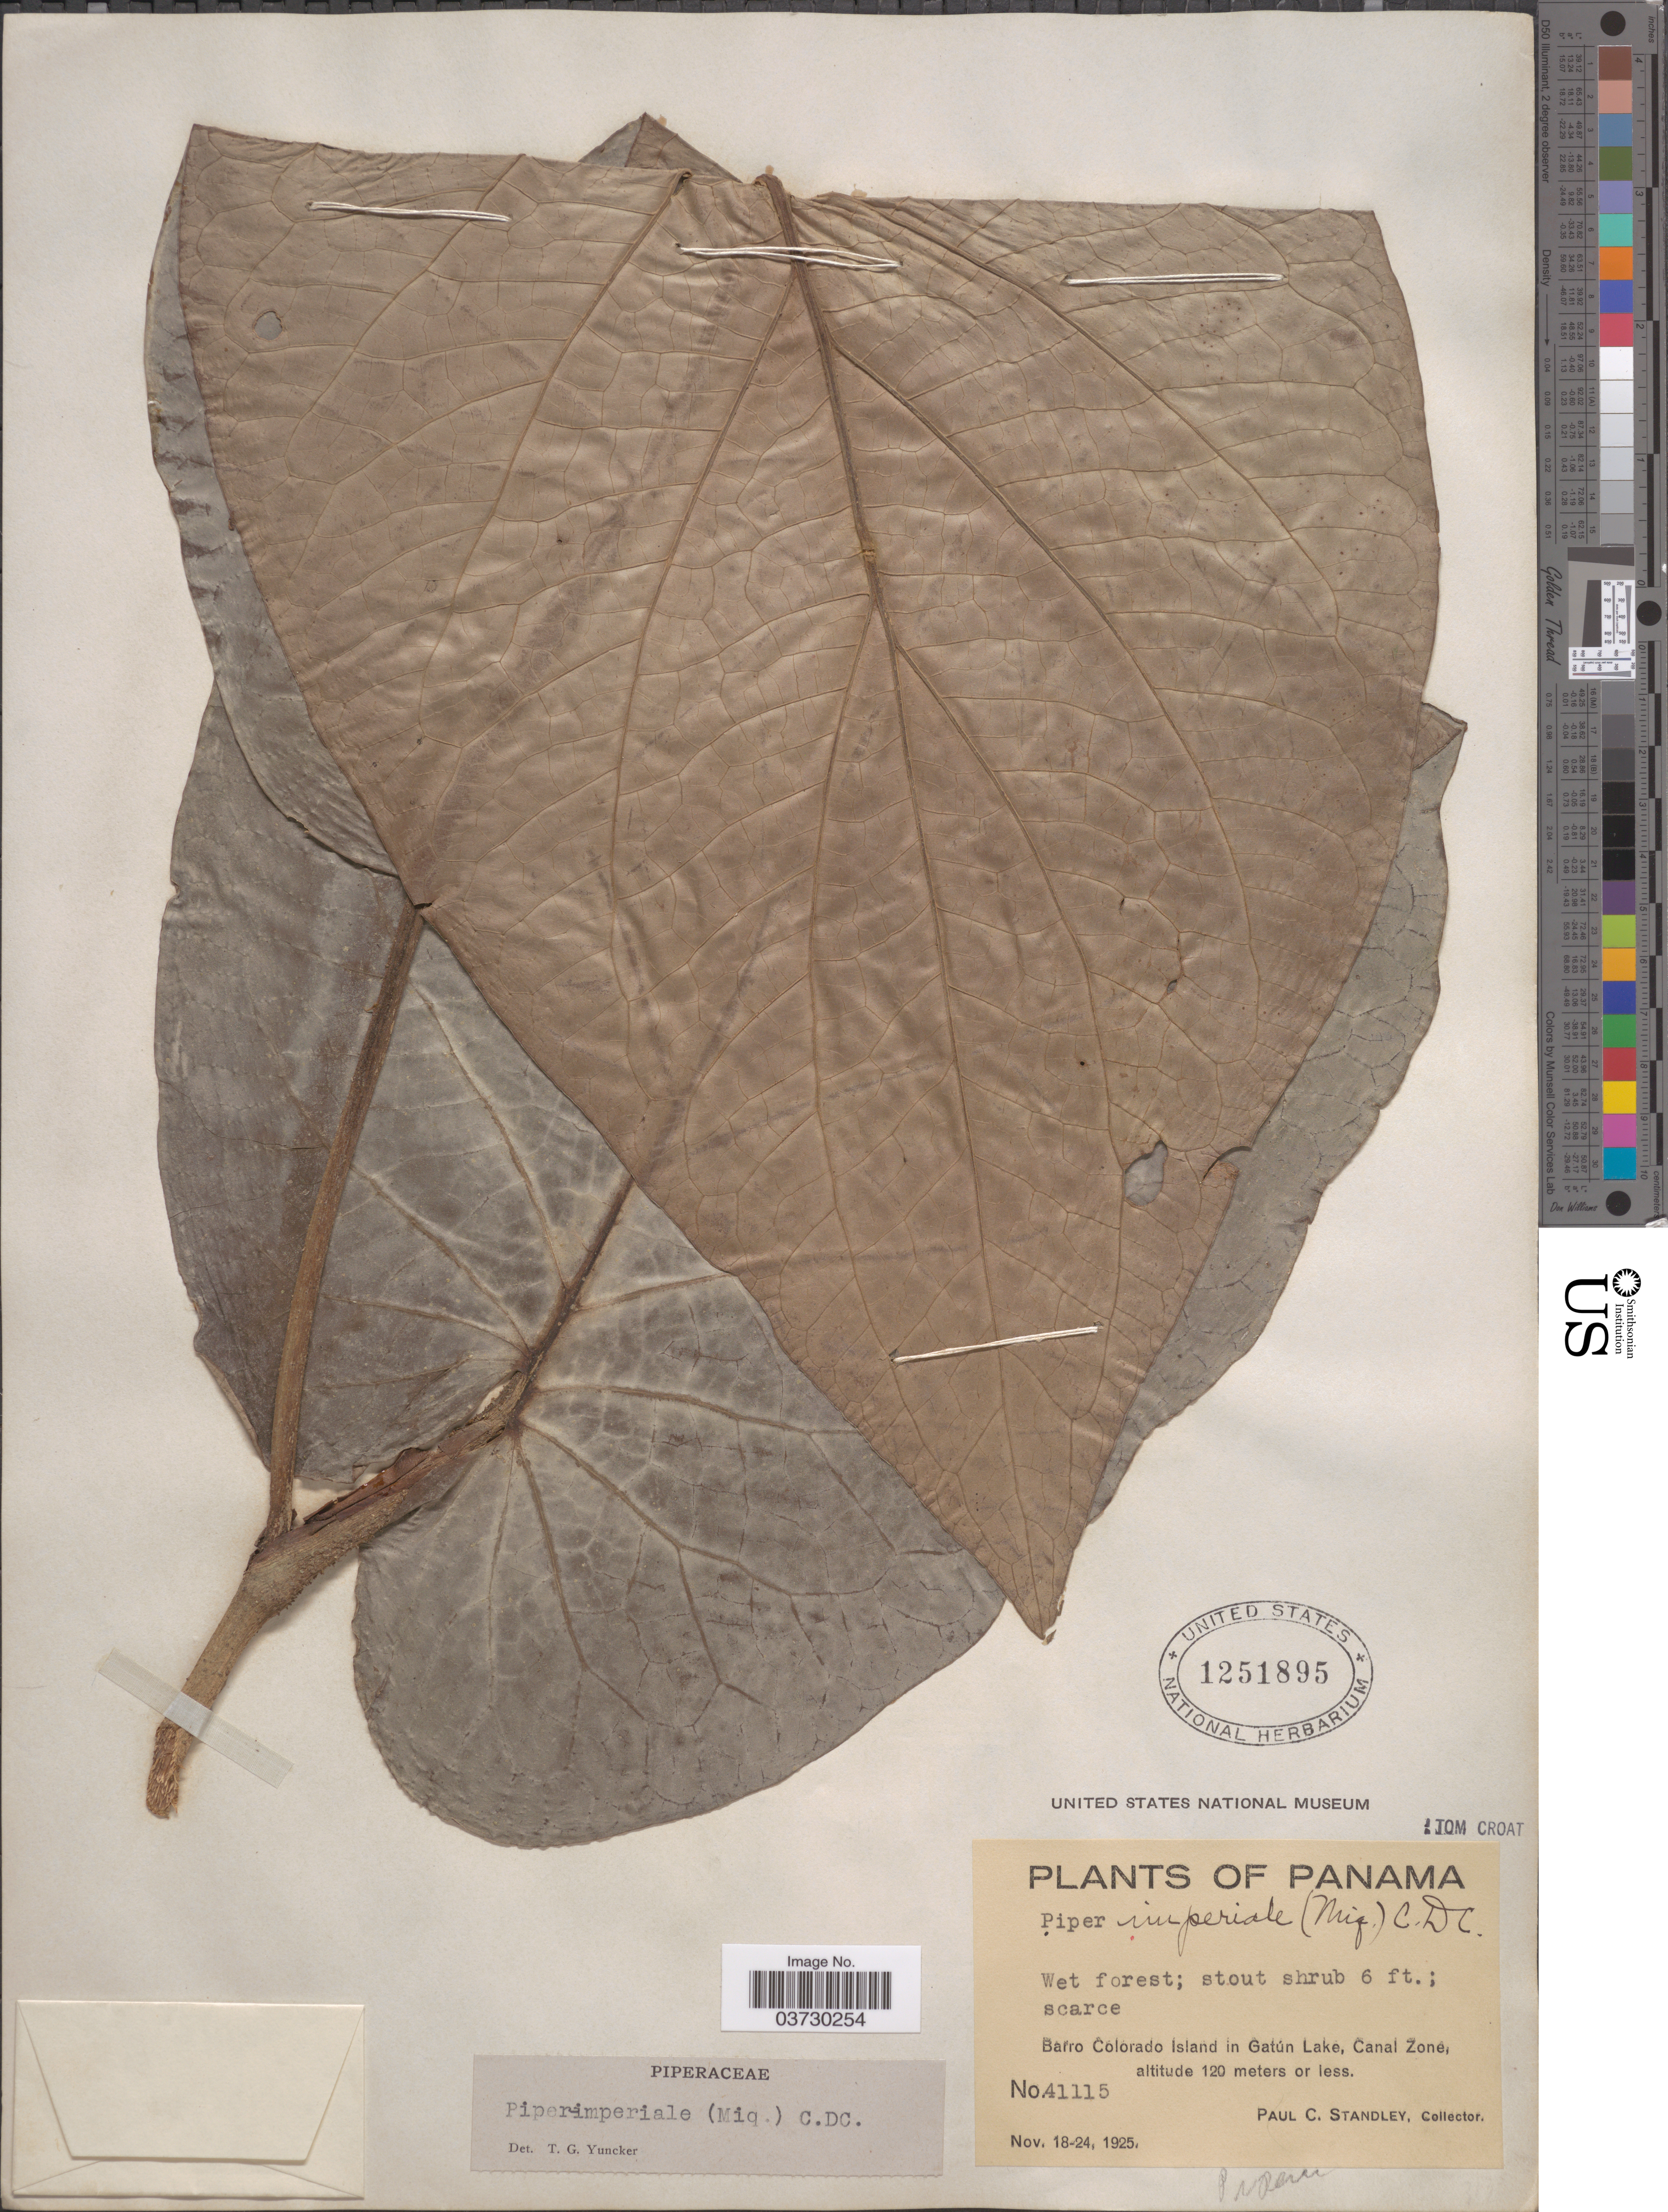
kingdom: Plantae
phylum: Tracheophyta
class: Magnoliopsida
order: Piperales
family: Piperaceae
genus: Piper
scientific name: Piper imperiale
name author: (Miq.) C. DC.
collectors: P. C. Standley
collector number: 41115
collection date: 1925-11-18/1925-11-24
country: Panama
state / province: Panamá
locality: Barro Colorado Island in Gatún Lake, Canal Zone.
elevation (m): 120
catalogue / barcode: US 1251895